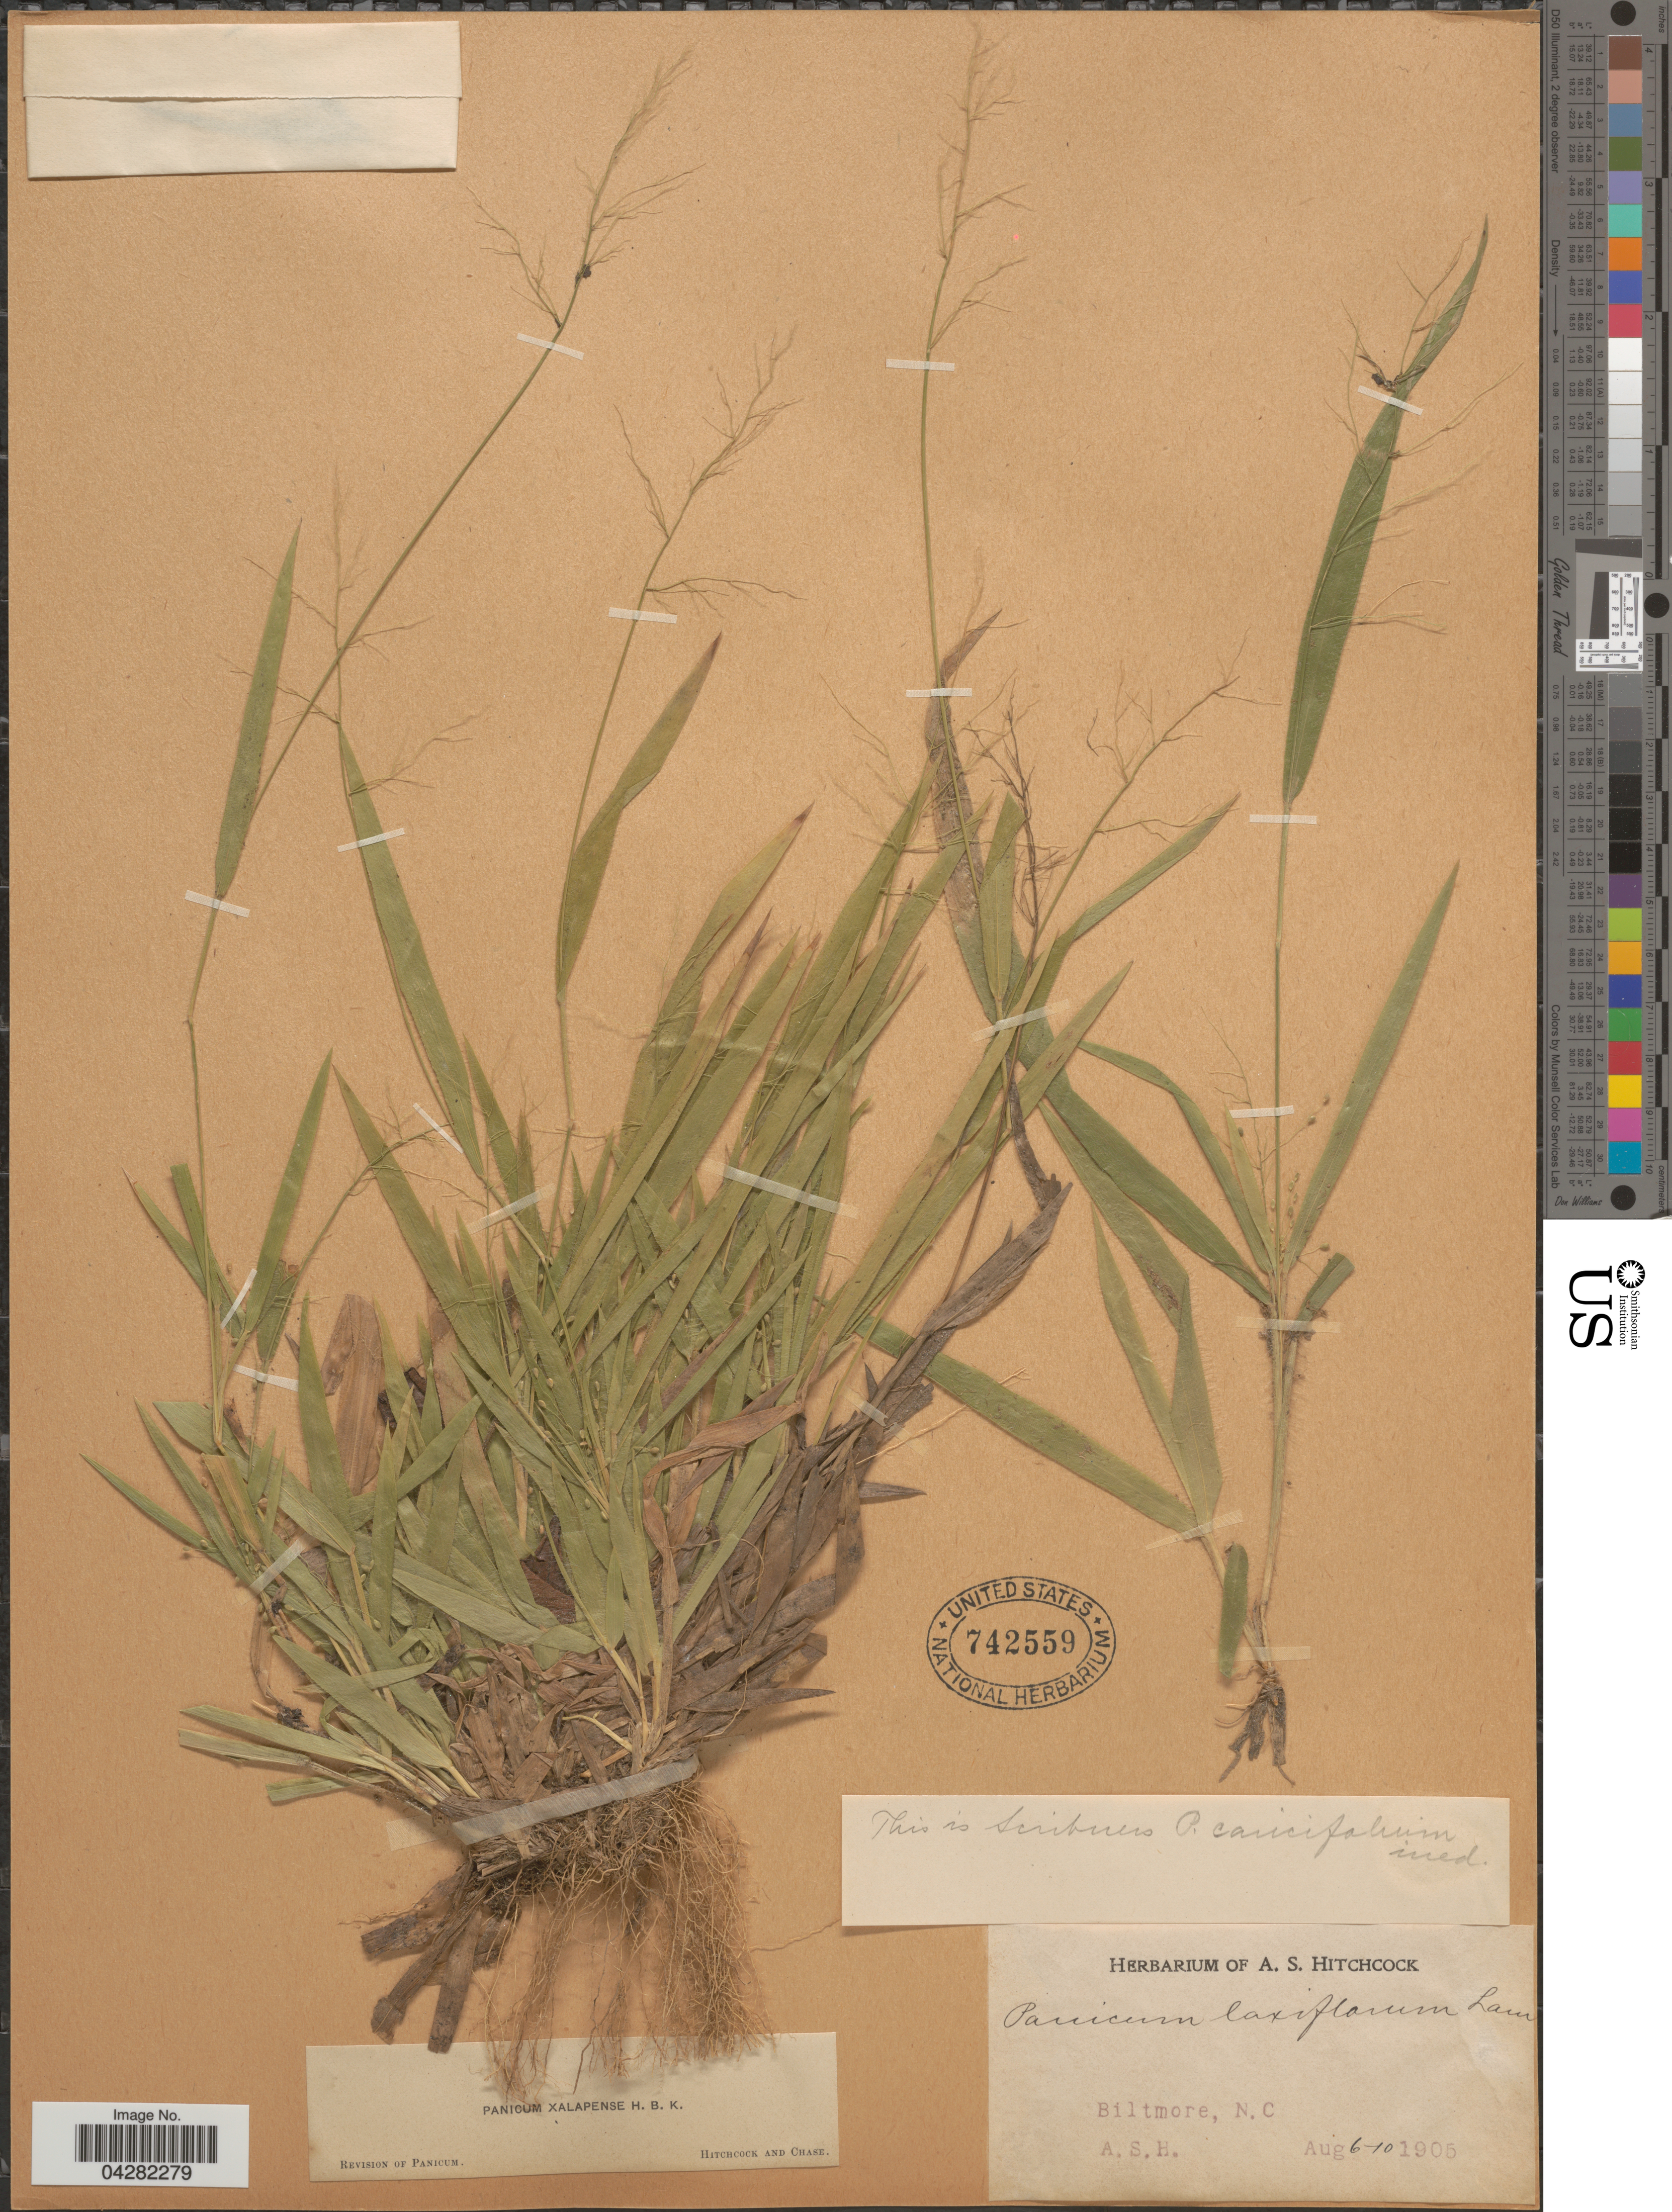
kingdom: Plantae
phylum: Tracheophyta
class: Liliopsida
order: Poales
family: Poaceae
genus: Dichanthelium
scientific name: Dichanthelium laxiflorum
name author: (Lam.) Gould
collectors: A. S. Hitchcock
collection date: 1905-08-06/1905-08-10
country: United States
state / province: North Carolina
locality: Biltmore.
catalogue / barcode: US 742559